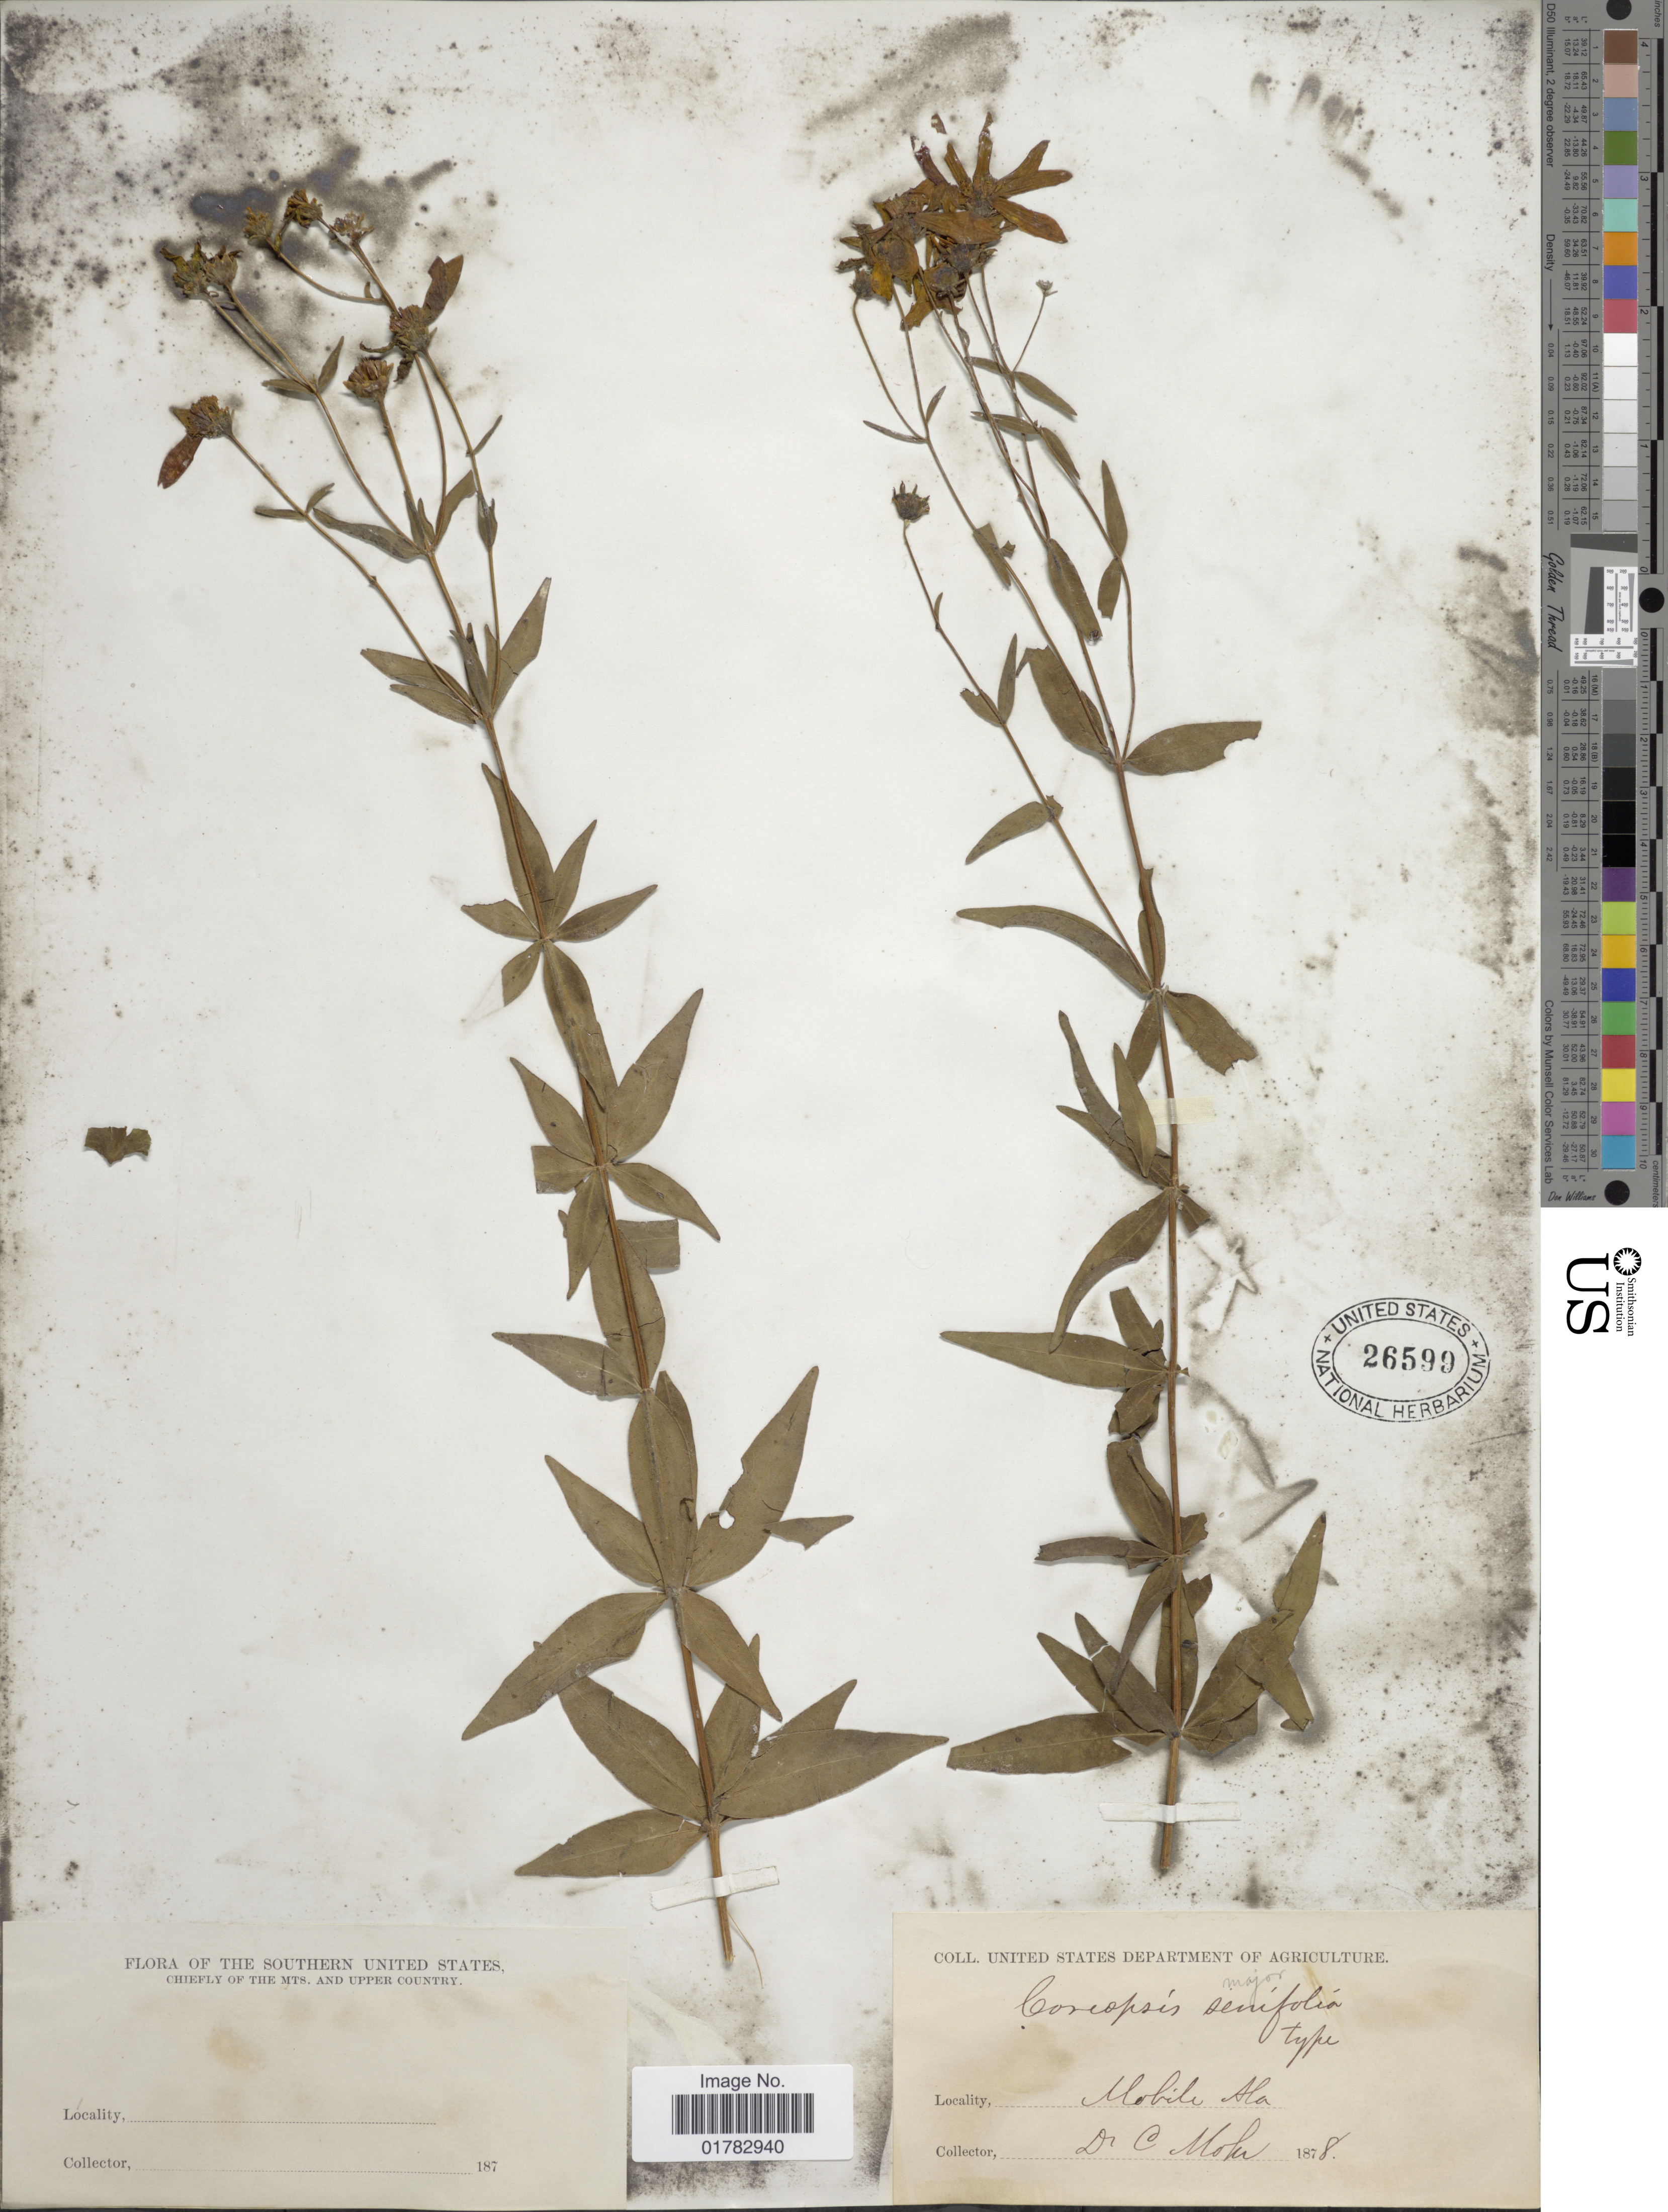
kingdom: Plantae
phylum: Tracheophyta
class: Magnoliopsida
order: Asterales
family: Asteraceae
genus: Coreopsis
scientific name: Coreopsis major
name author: Walter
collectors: C. T. Mohr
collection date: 1878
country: United States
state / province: Alabama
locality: Southern United States, chiefly of the Mts. and Upper County, Mobile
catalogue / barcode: US 26599